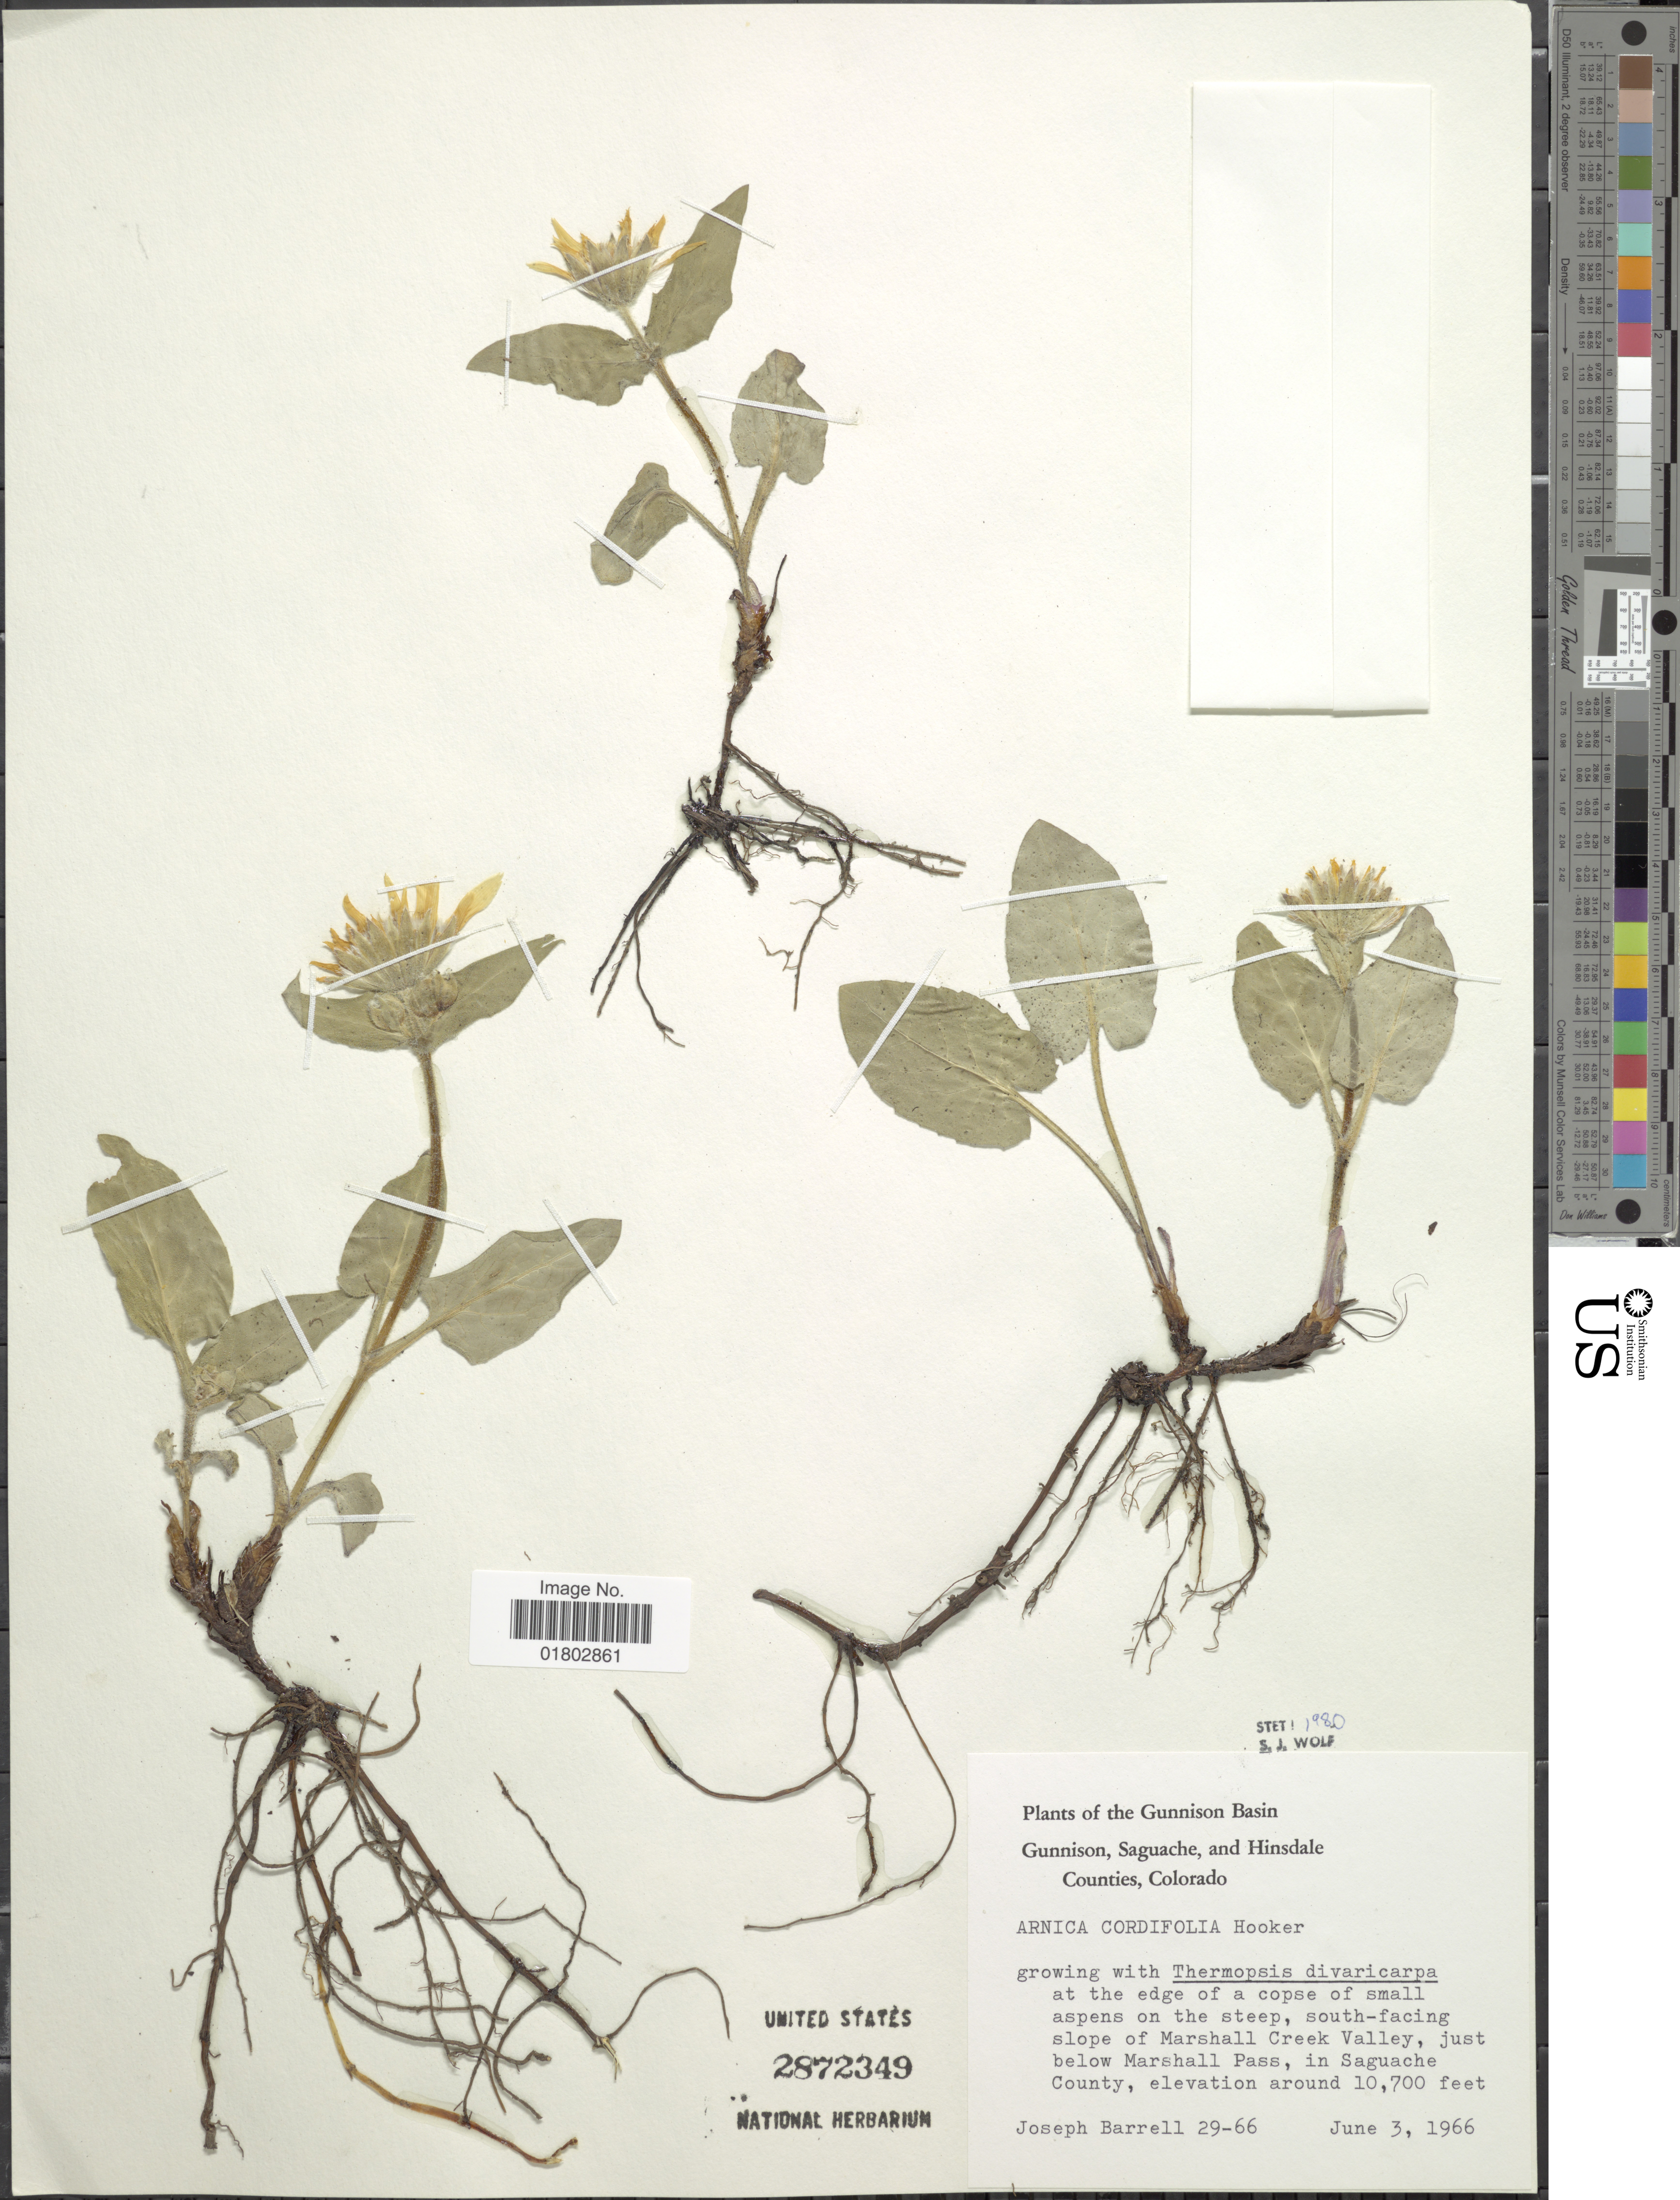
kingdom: Plantae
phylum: Tracheophyta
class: Magnoliopsida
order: Asterales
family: Asteraceae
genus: Arnica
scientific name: Arnica cordifolia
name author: Hook.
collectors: J. Barrell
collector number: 29-66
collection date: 1966-06-03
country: United States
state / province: Colorado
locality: The Gunnison Basin Gunnison, Saguache, and Hinsdale Counties, at the edge of a copse of small aspens on the steep, south-facing slope of Marshall Creek Valley, just below Marshall Pass, in Saguache County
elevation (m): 3261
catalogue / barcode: US 2872349